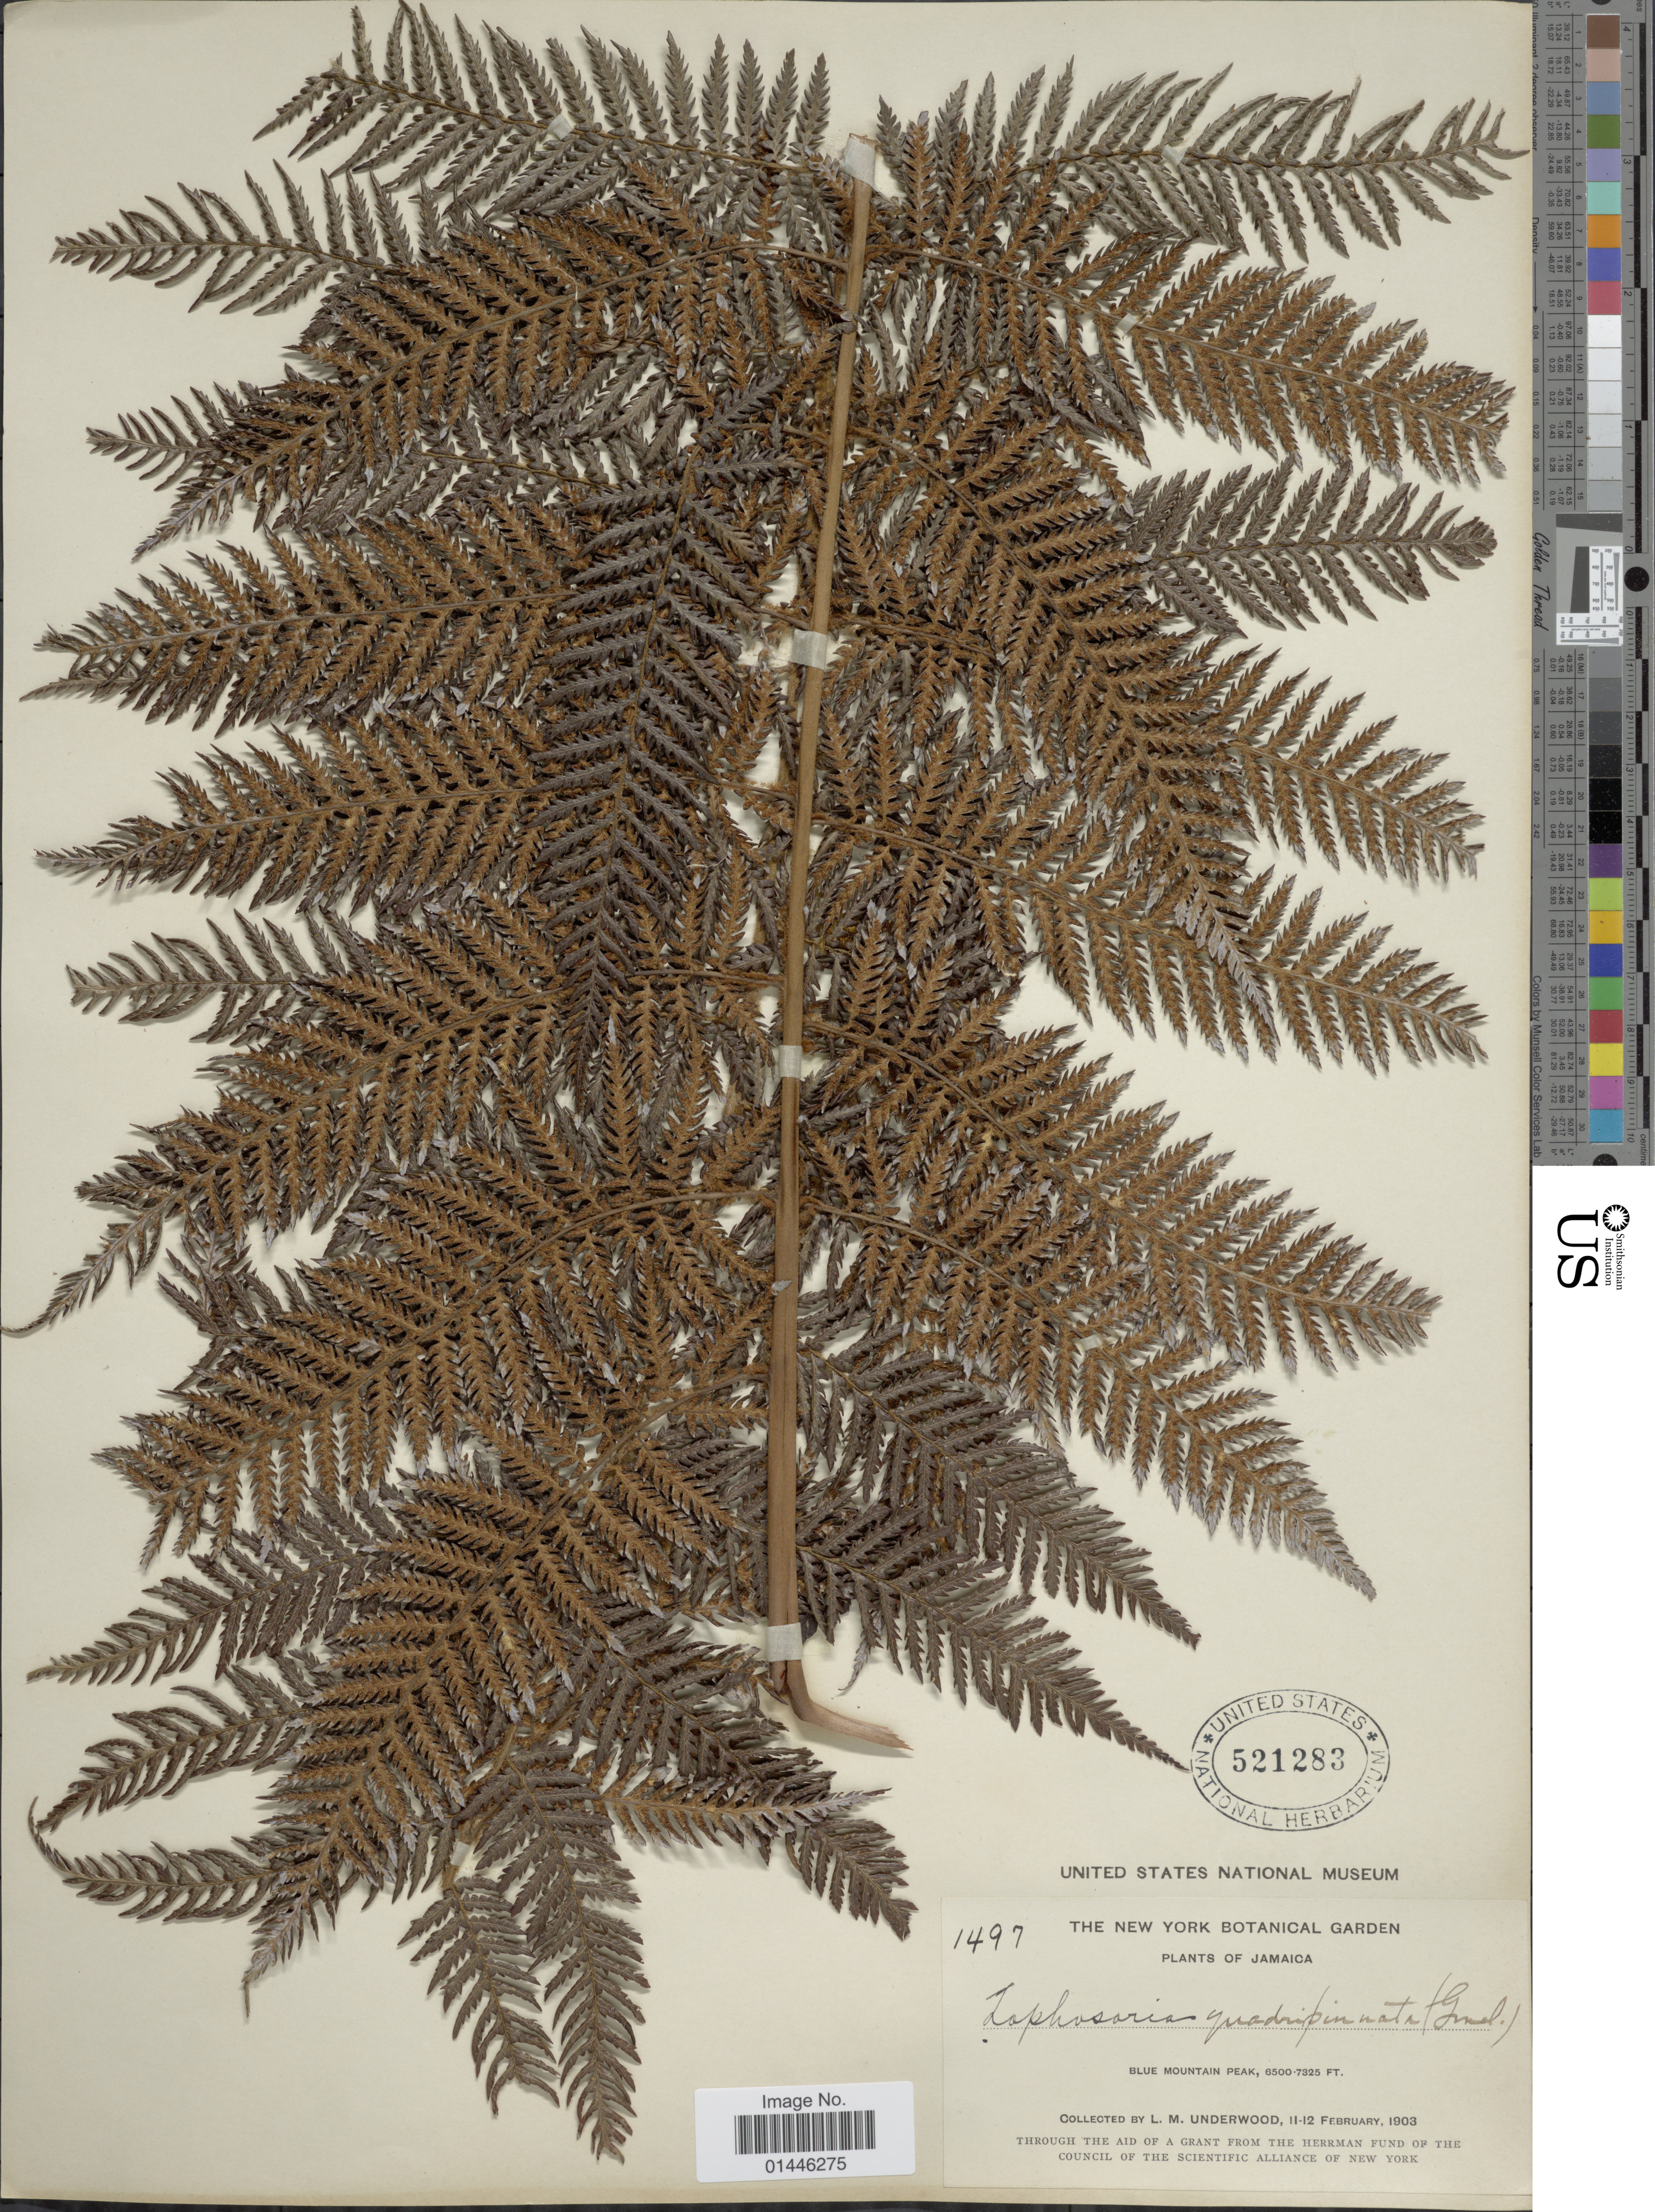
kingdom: Plantae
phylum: Tracheophyta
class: Polypodiopsida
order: Cyatheales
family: Dicksoniaceae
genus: Lophosoria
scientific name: Lophosoria quadripinnata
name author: (J.F. Gmel.) C. Chr.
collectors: L. M. Underwood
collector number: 1497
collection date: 1903-02-11/1903-02-12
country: Jamaica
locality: Blue Mountain Peak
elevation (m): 1981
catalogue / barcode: US 521283